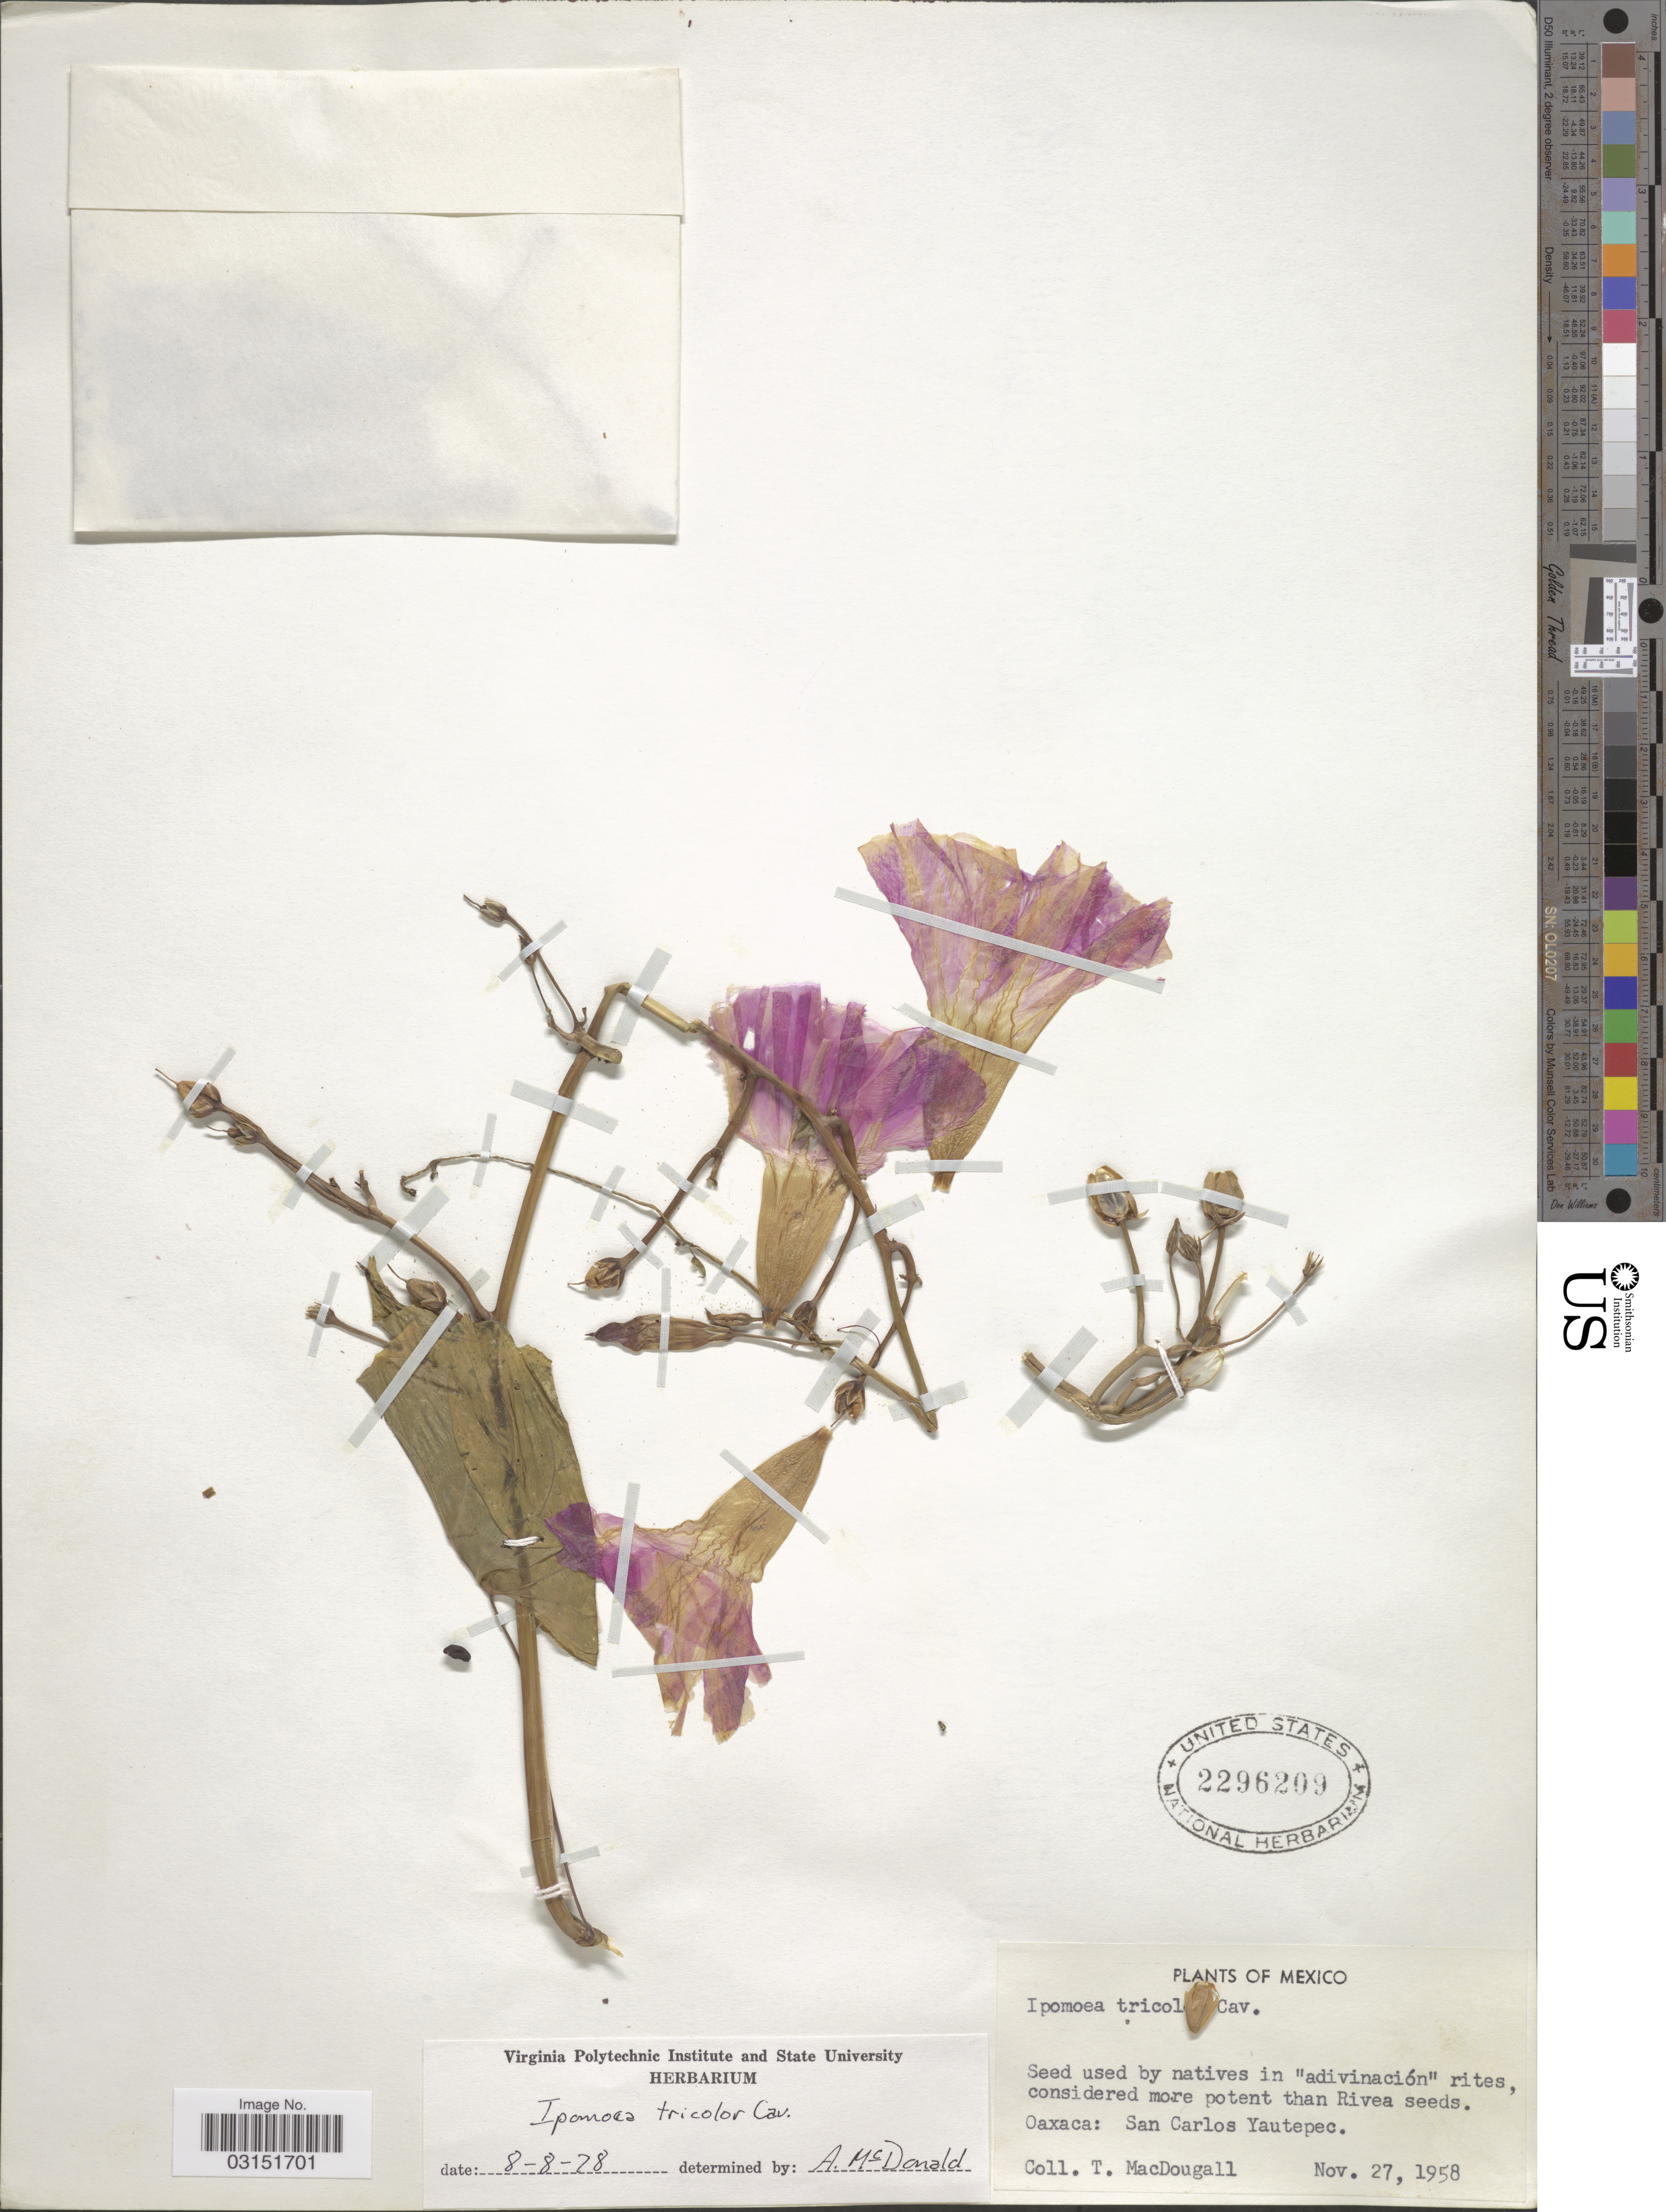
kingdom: Plantae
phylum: Tracheophyta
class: Magnoliopsida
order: Solanales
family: Convolvulaceae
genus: Ipomoea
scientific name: Ipomoea tricolor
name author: Cav.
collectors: T. B. MacDougall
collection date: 1958-11-27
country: Mexico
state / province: Oaxaca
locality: San Carlos Yautepec.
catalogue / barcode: US 2296209